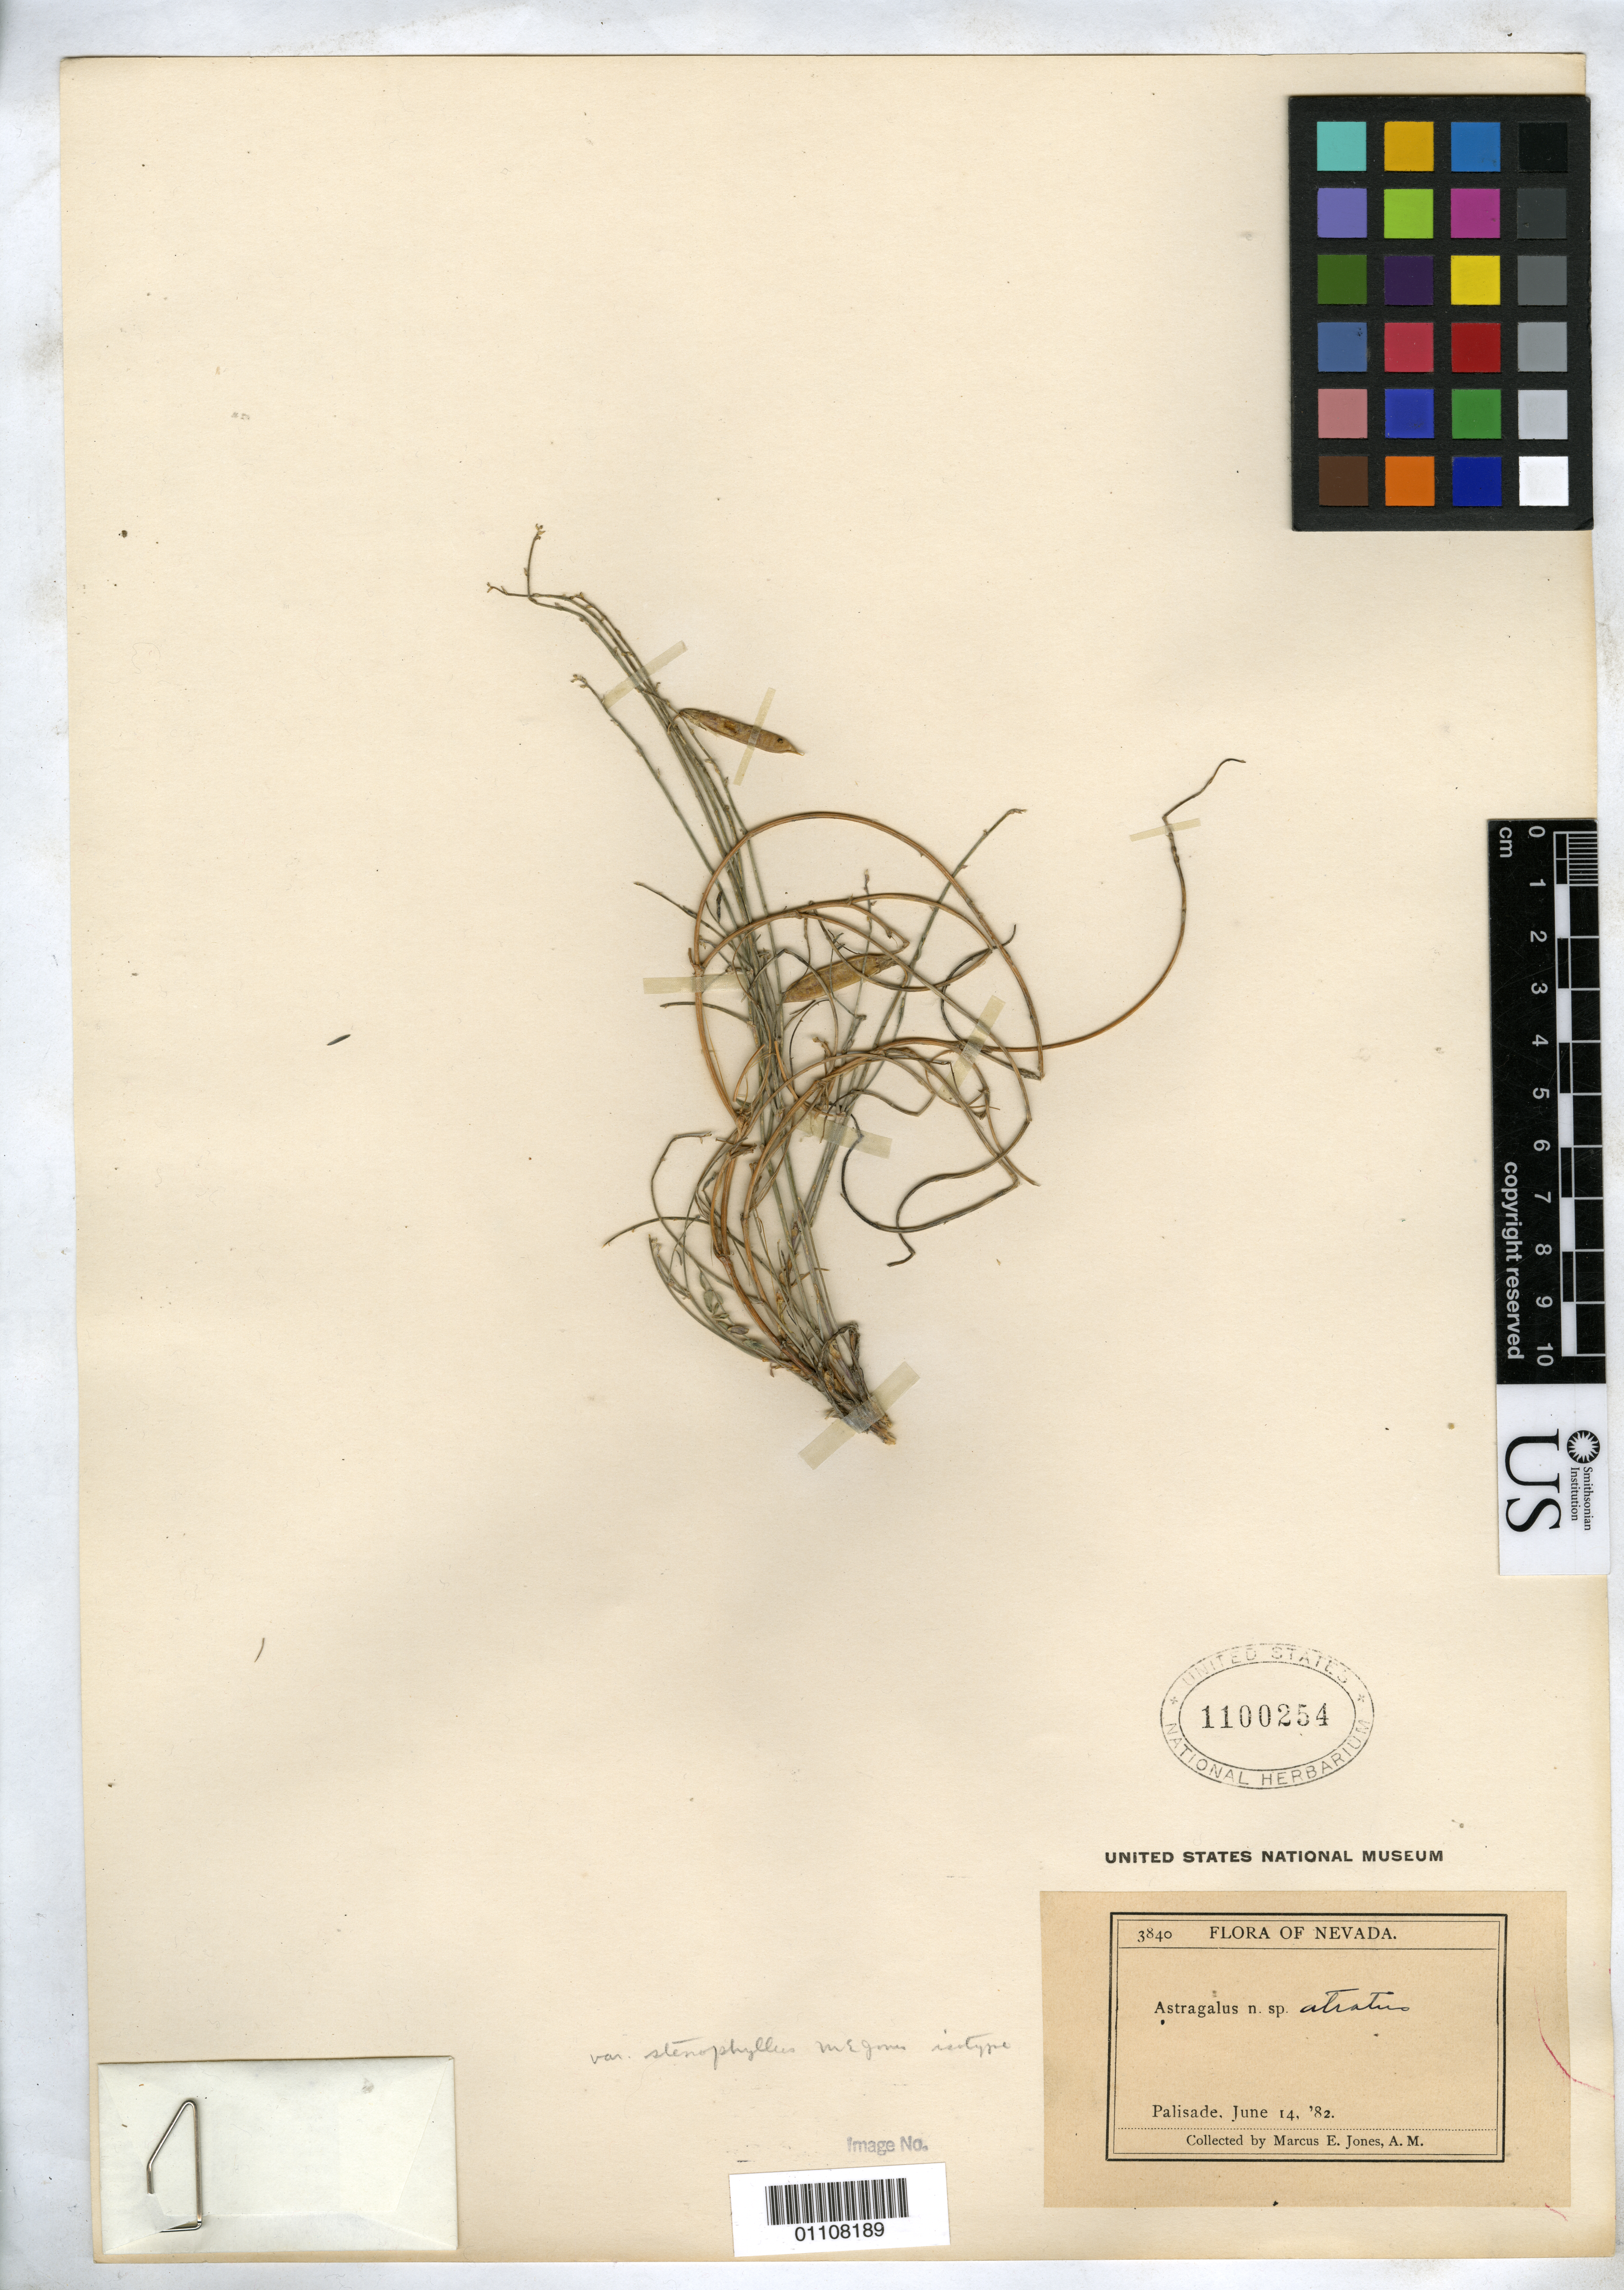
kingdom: Plantae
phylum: Tracheophyta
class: Magnoliopsida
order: Fabales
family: Fabaceae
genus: Astragalus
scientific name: Astragalus atratus var. stenophyllus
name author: M.E. Jones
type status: Isotype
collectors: M. E. Jones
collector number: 3840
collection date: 1882-06-14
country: United States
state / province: Nevada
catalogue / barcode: US 1100254